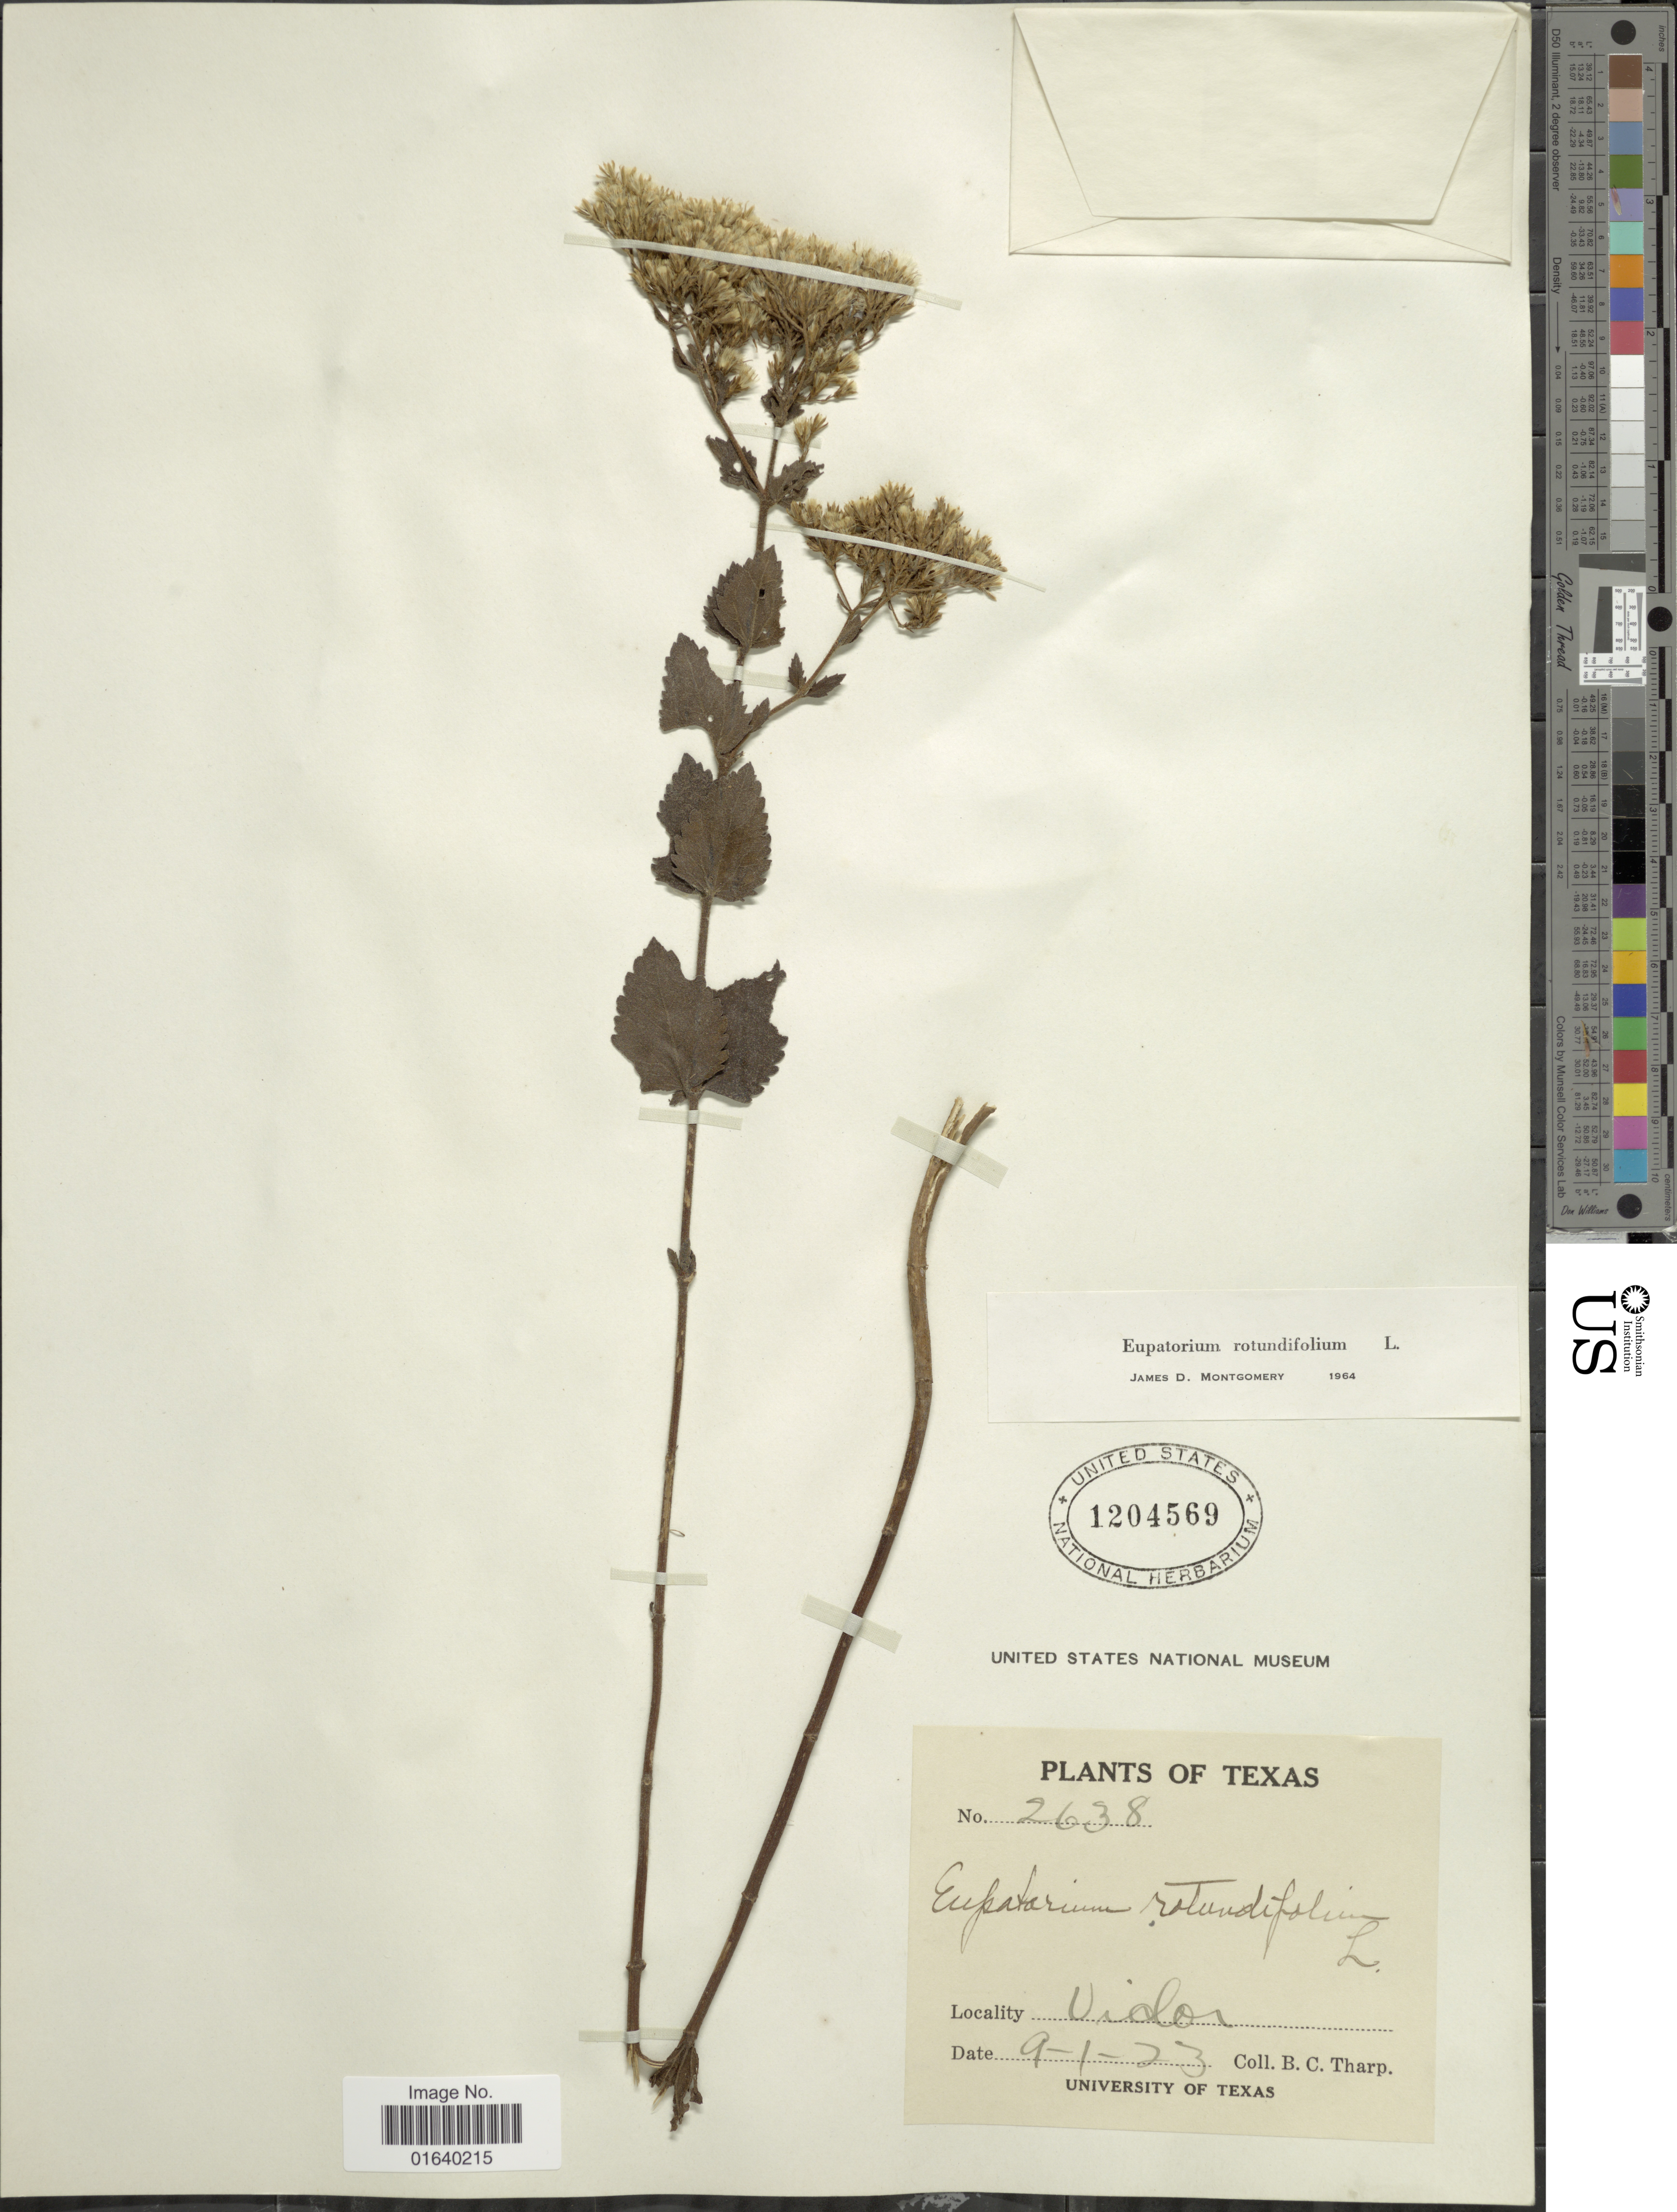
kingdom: Plantae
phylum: Tracheophyta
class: Magnoliopsida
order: Asterales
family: Asteraceae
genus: Eupatorium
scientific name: Eupatorium rotundifolium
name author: L.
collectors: B. C. Tharp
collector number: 2638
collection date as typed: Transcribed d/m/y: 9/1/23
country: United States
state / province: Texas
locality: Vidor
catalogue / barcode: US 1204569